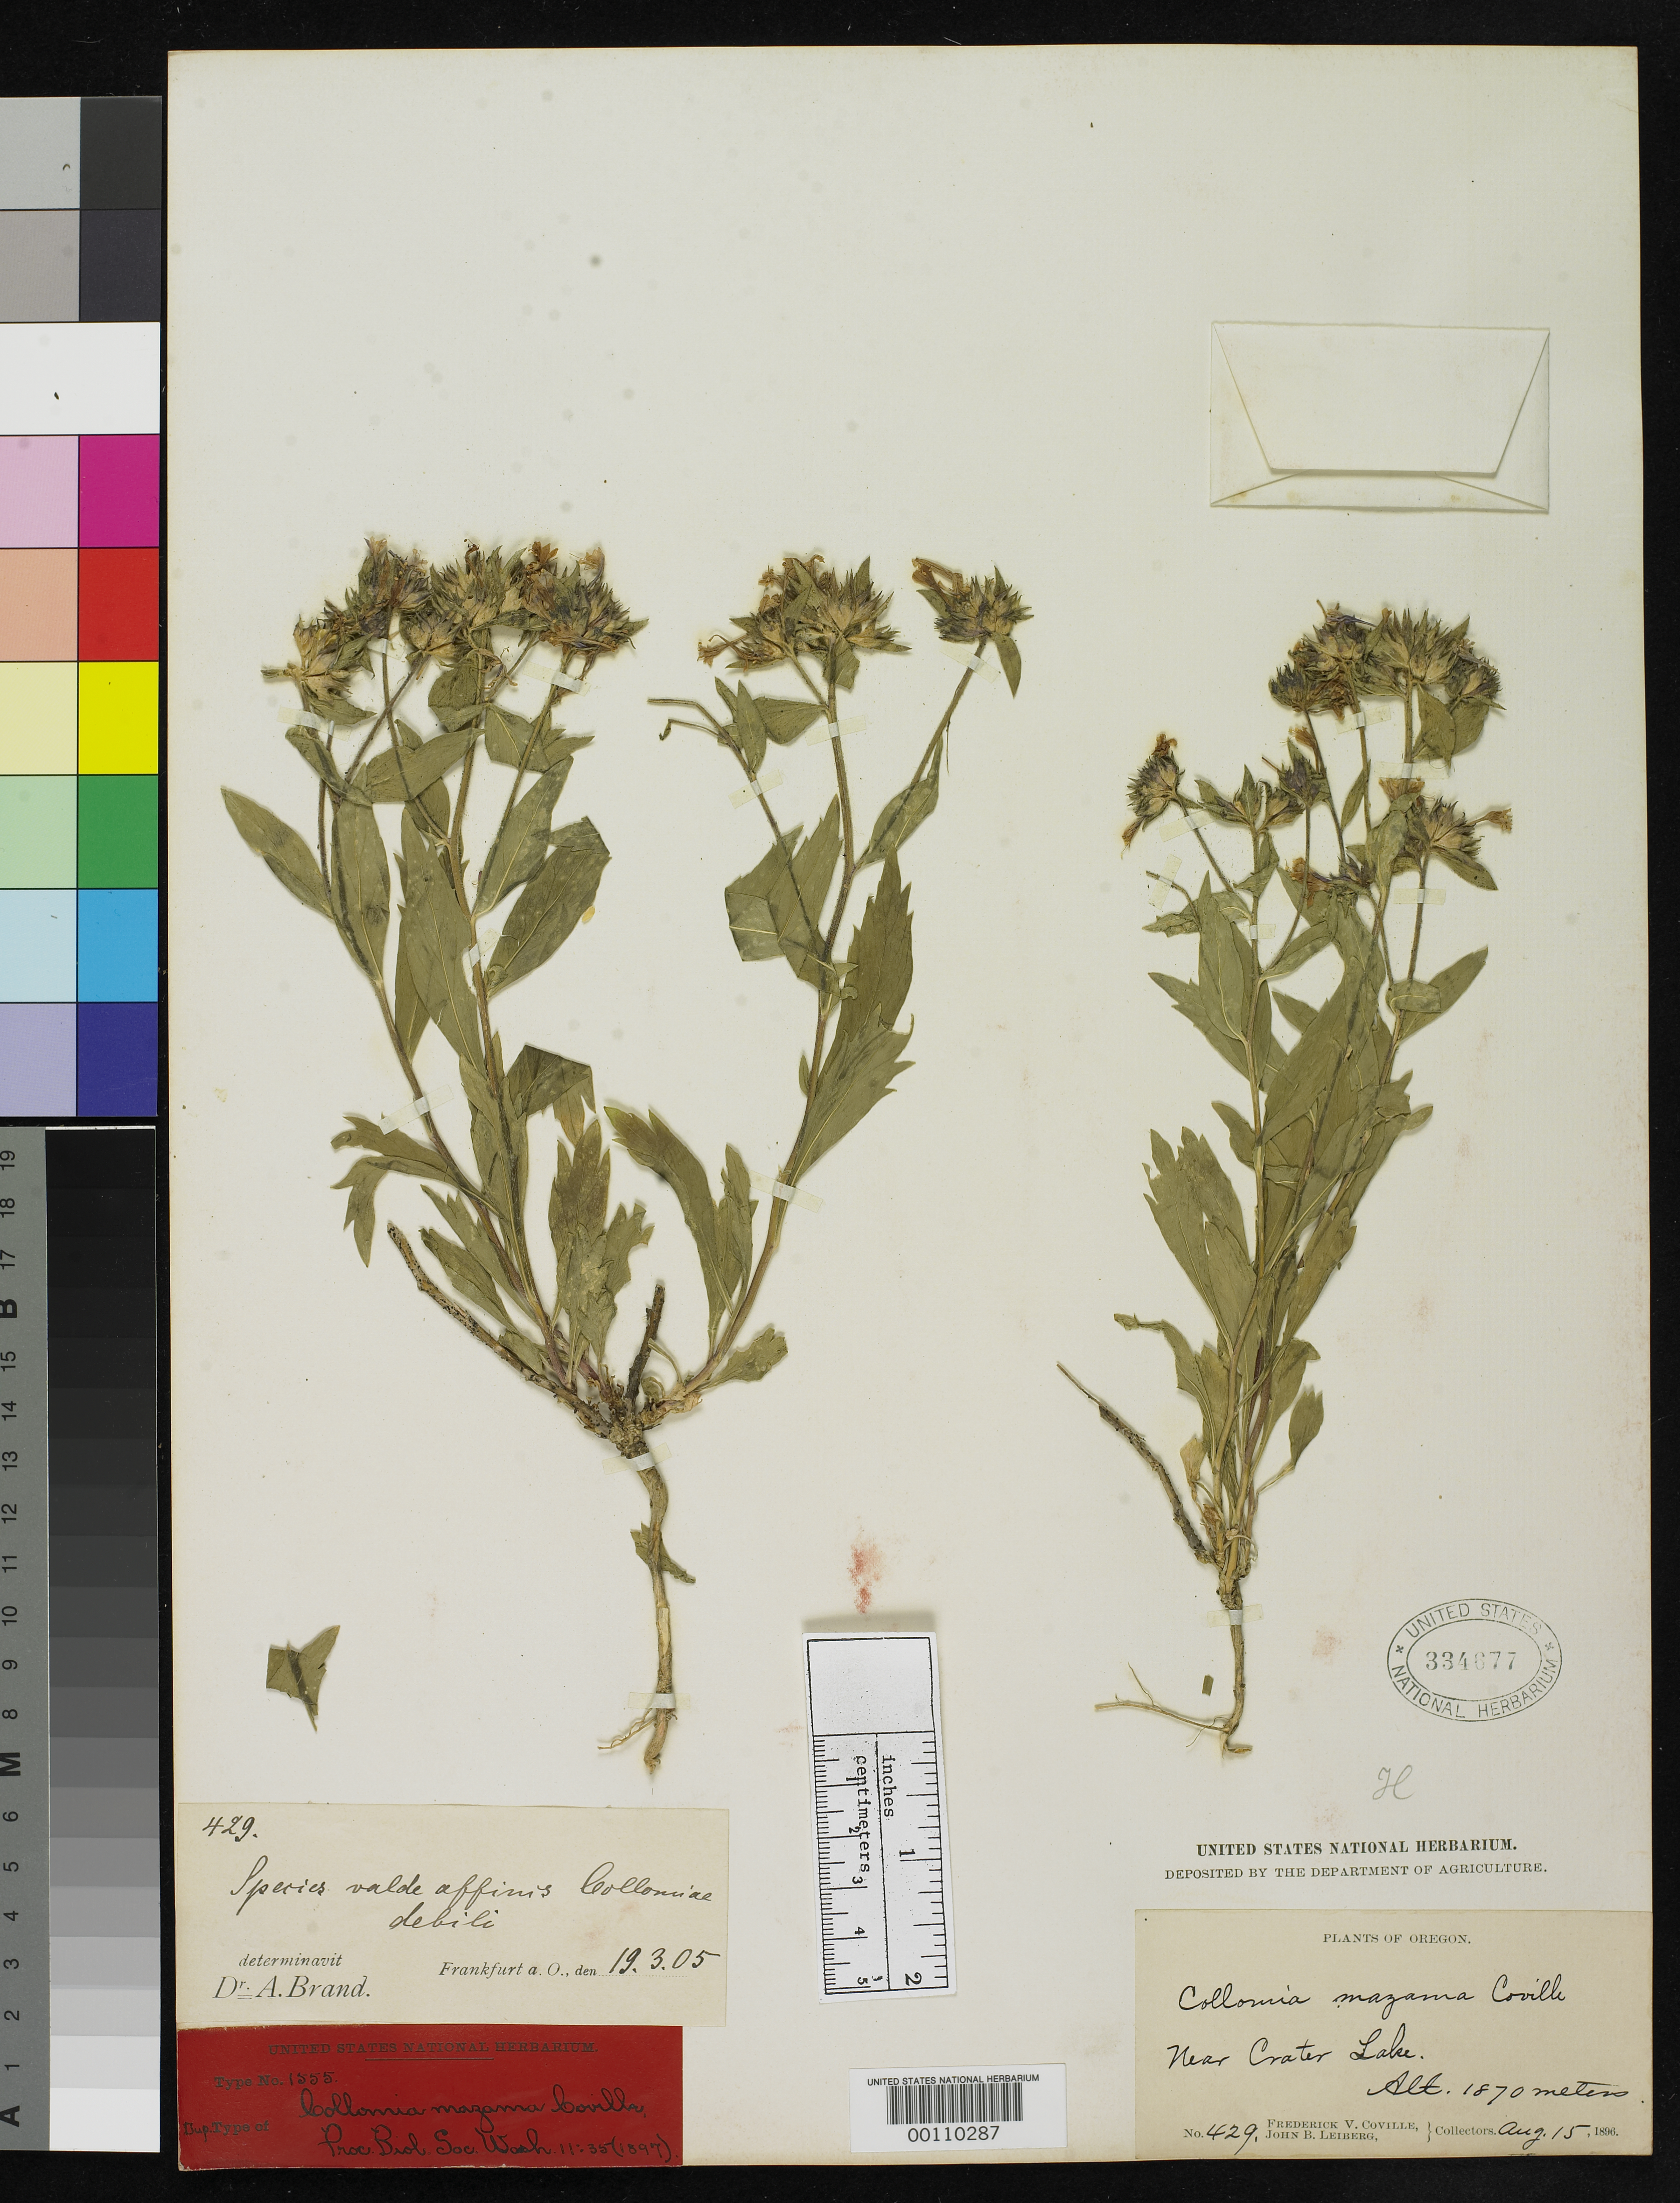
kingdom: Plantae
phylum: Tracheophyta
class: Magnoliopsida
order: Ericales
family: Polemoniaceae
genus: Collomia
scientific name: Collomia mazama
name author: Coville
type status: Isotype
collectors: F. V. Coville & J. Leiberg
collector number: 429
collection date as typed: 15 Aug 1896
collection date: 1896-08-15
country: United States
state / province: Oregon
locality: Near Crater Lake.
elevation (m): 1870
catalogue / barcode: US 334677